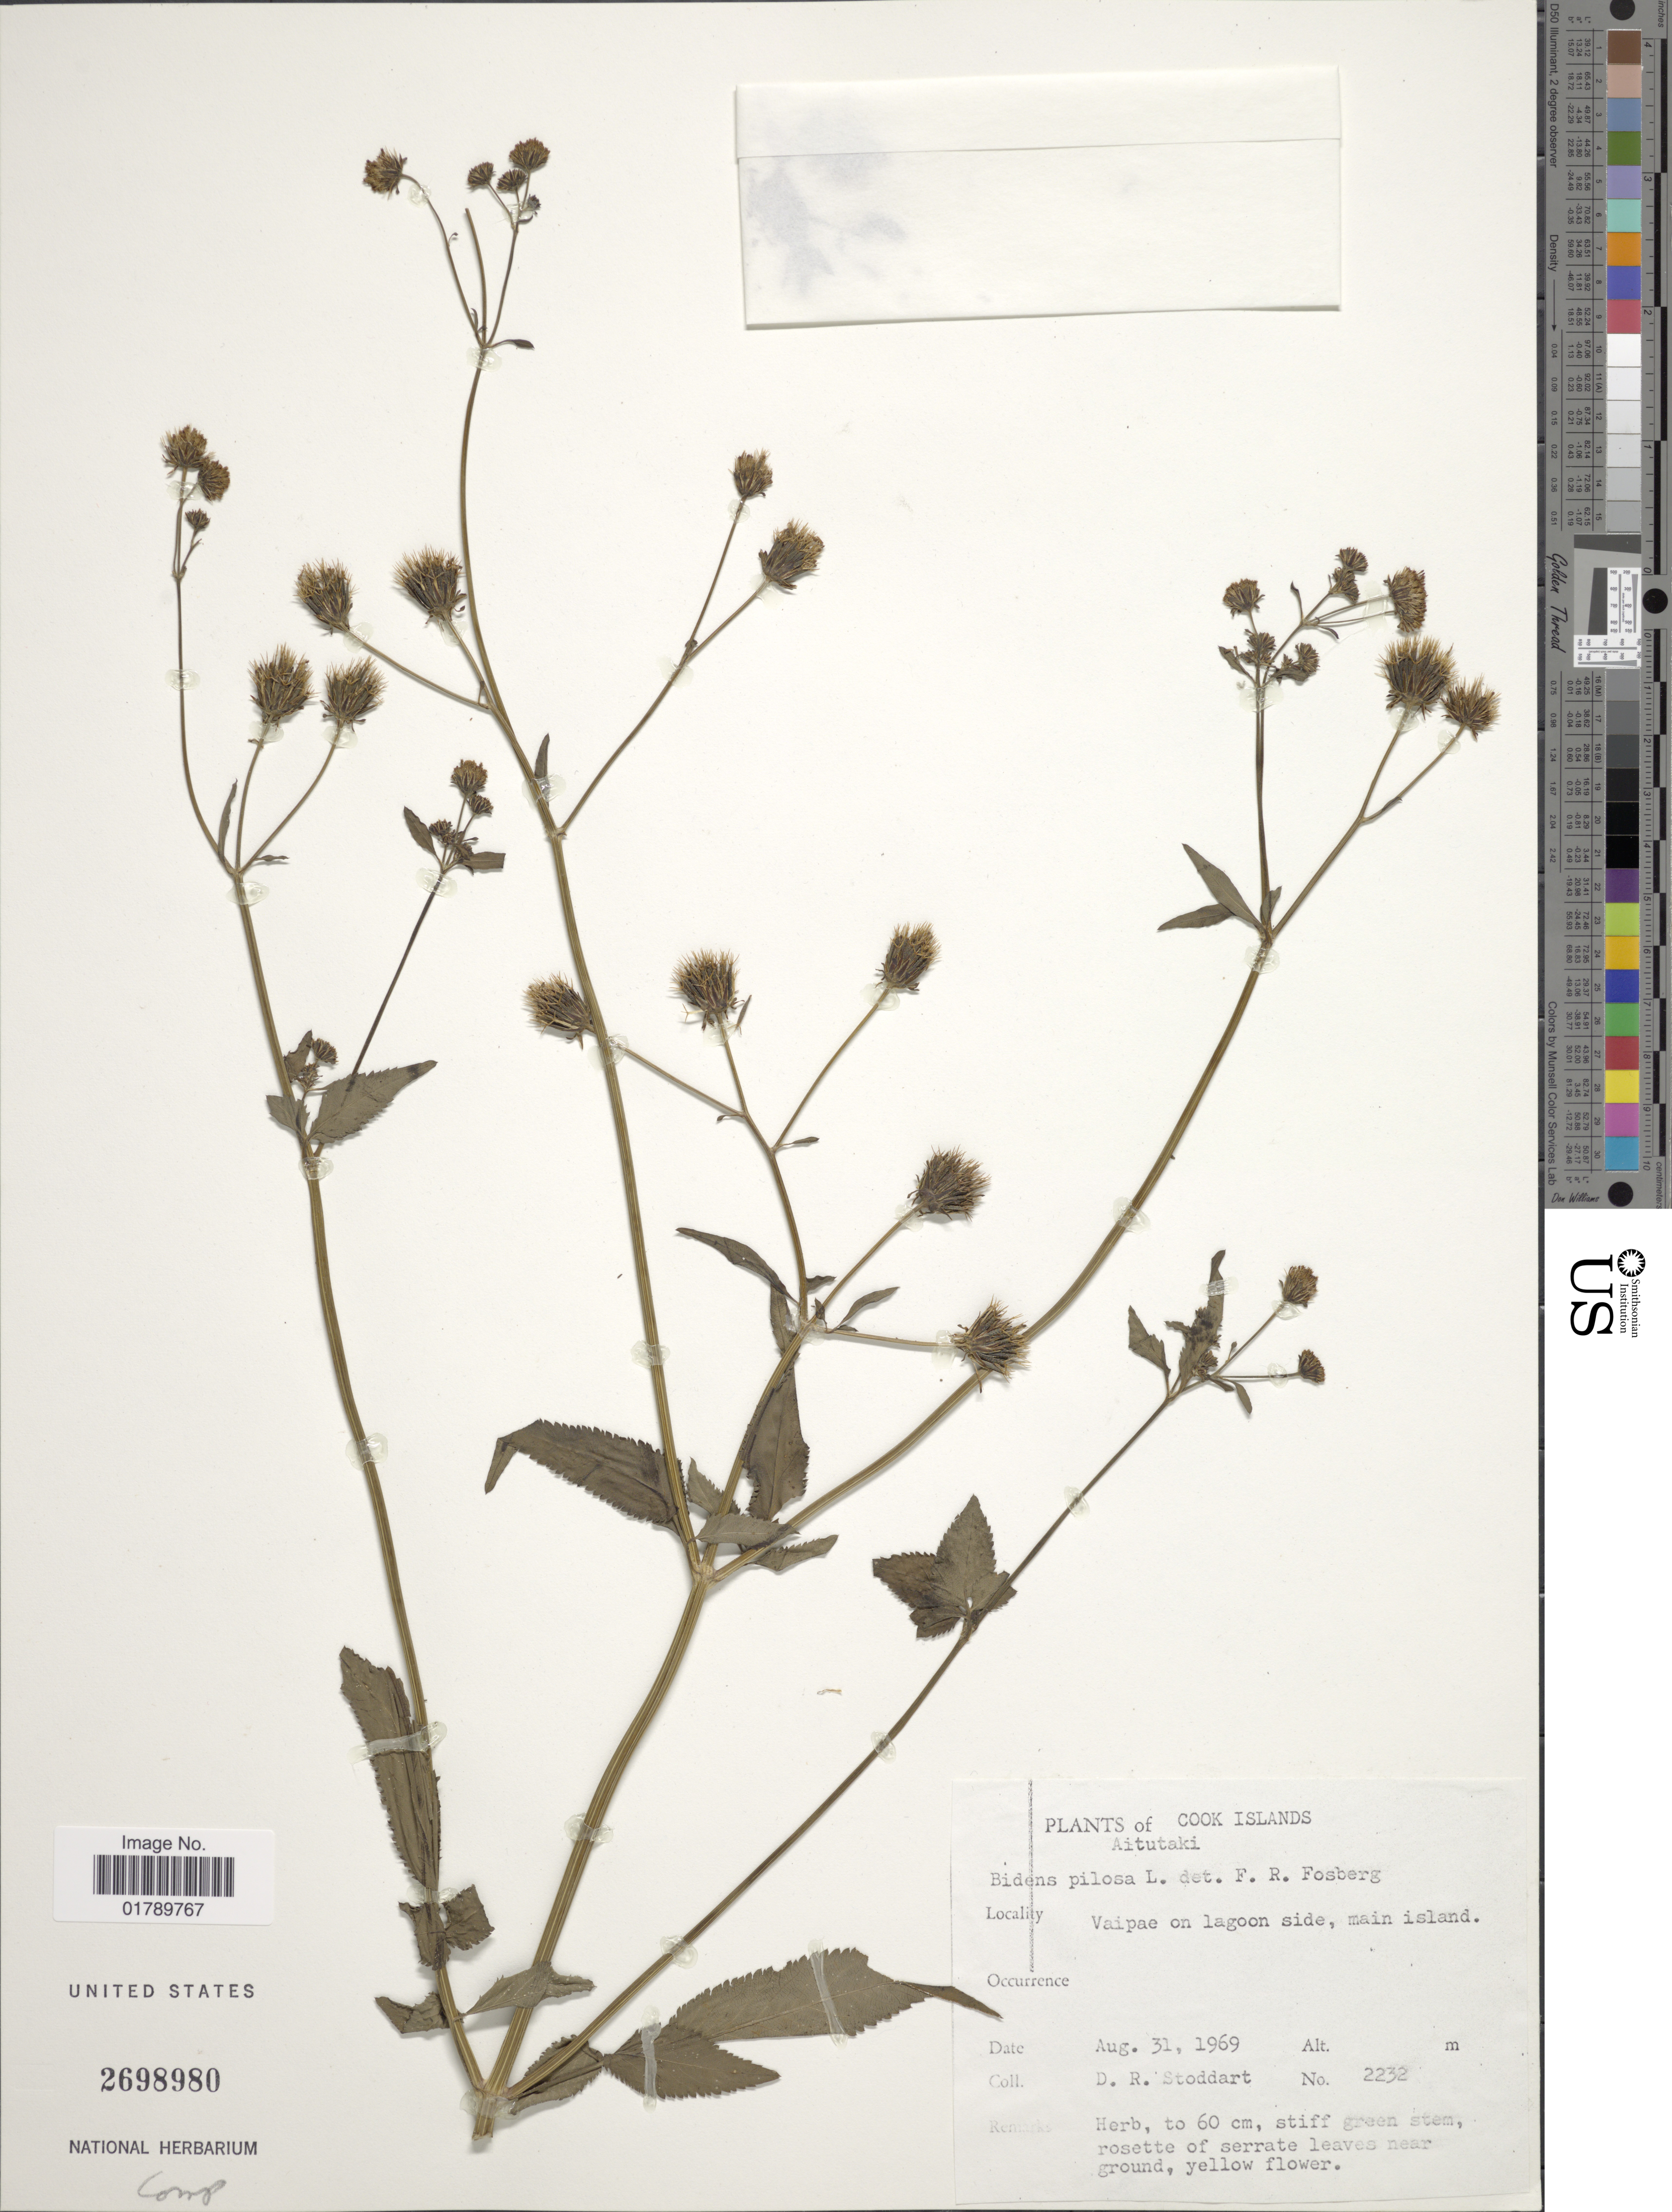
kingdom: Plantae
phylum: Tracheophyta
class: Magnoliopsida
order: Asterales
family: Asteraceae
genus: Bidens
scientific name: Bidens pilosa var. pilosa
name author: L.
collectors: D. R. Stoddart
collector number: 2232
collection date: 1969-08-31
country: Cook Islands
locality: Aitutaki. Vaipae on lagoon side, main island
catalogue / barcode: US 2698980